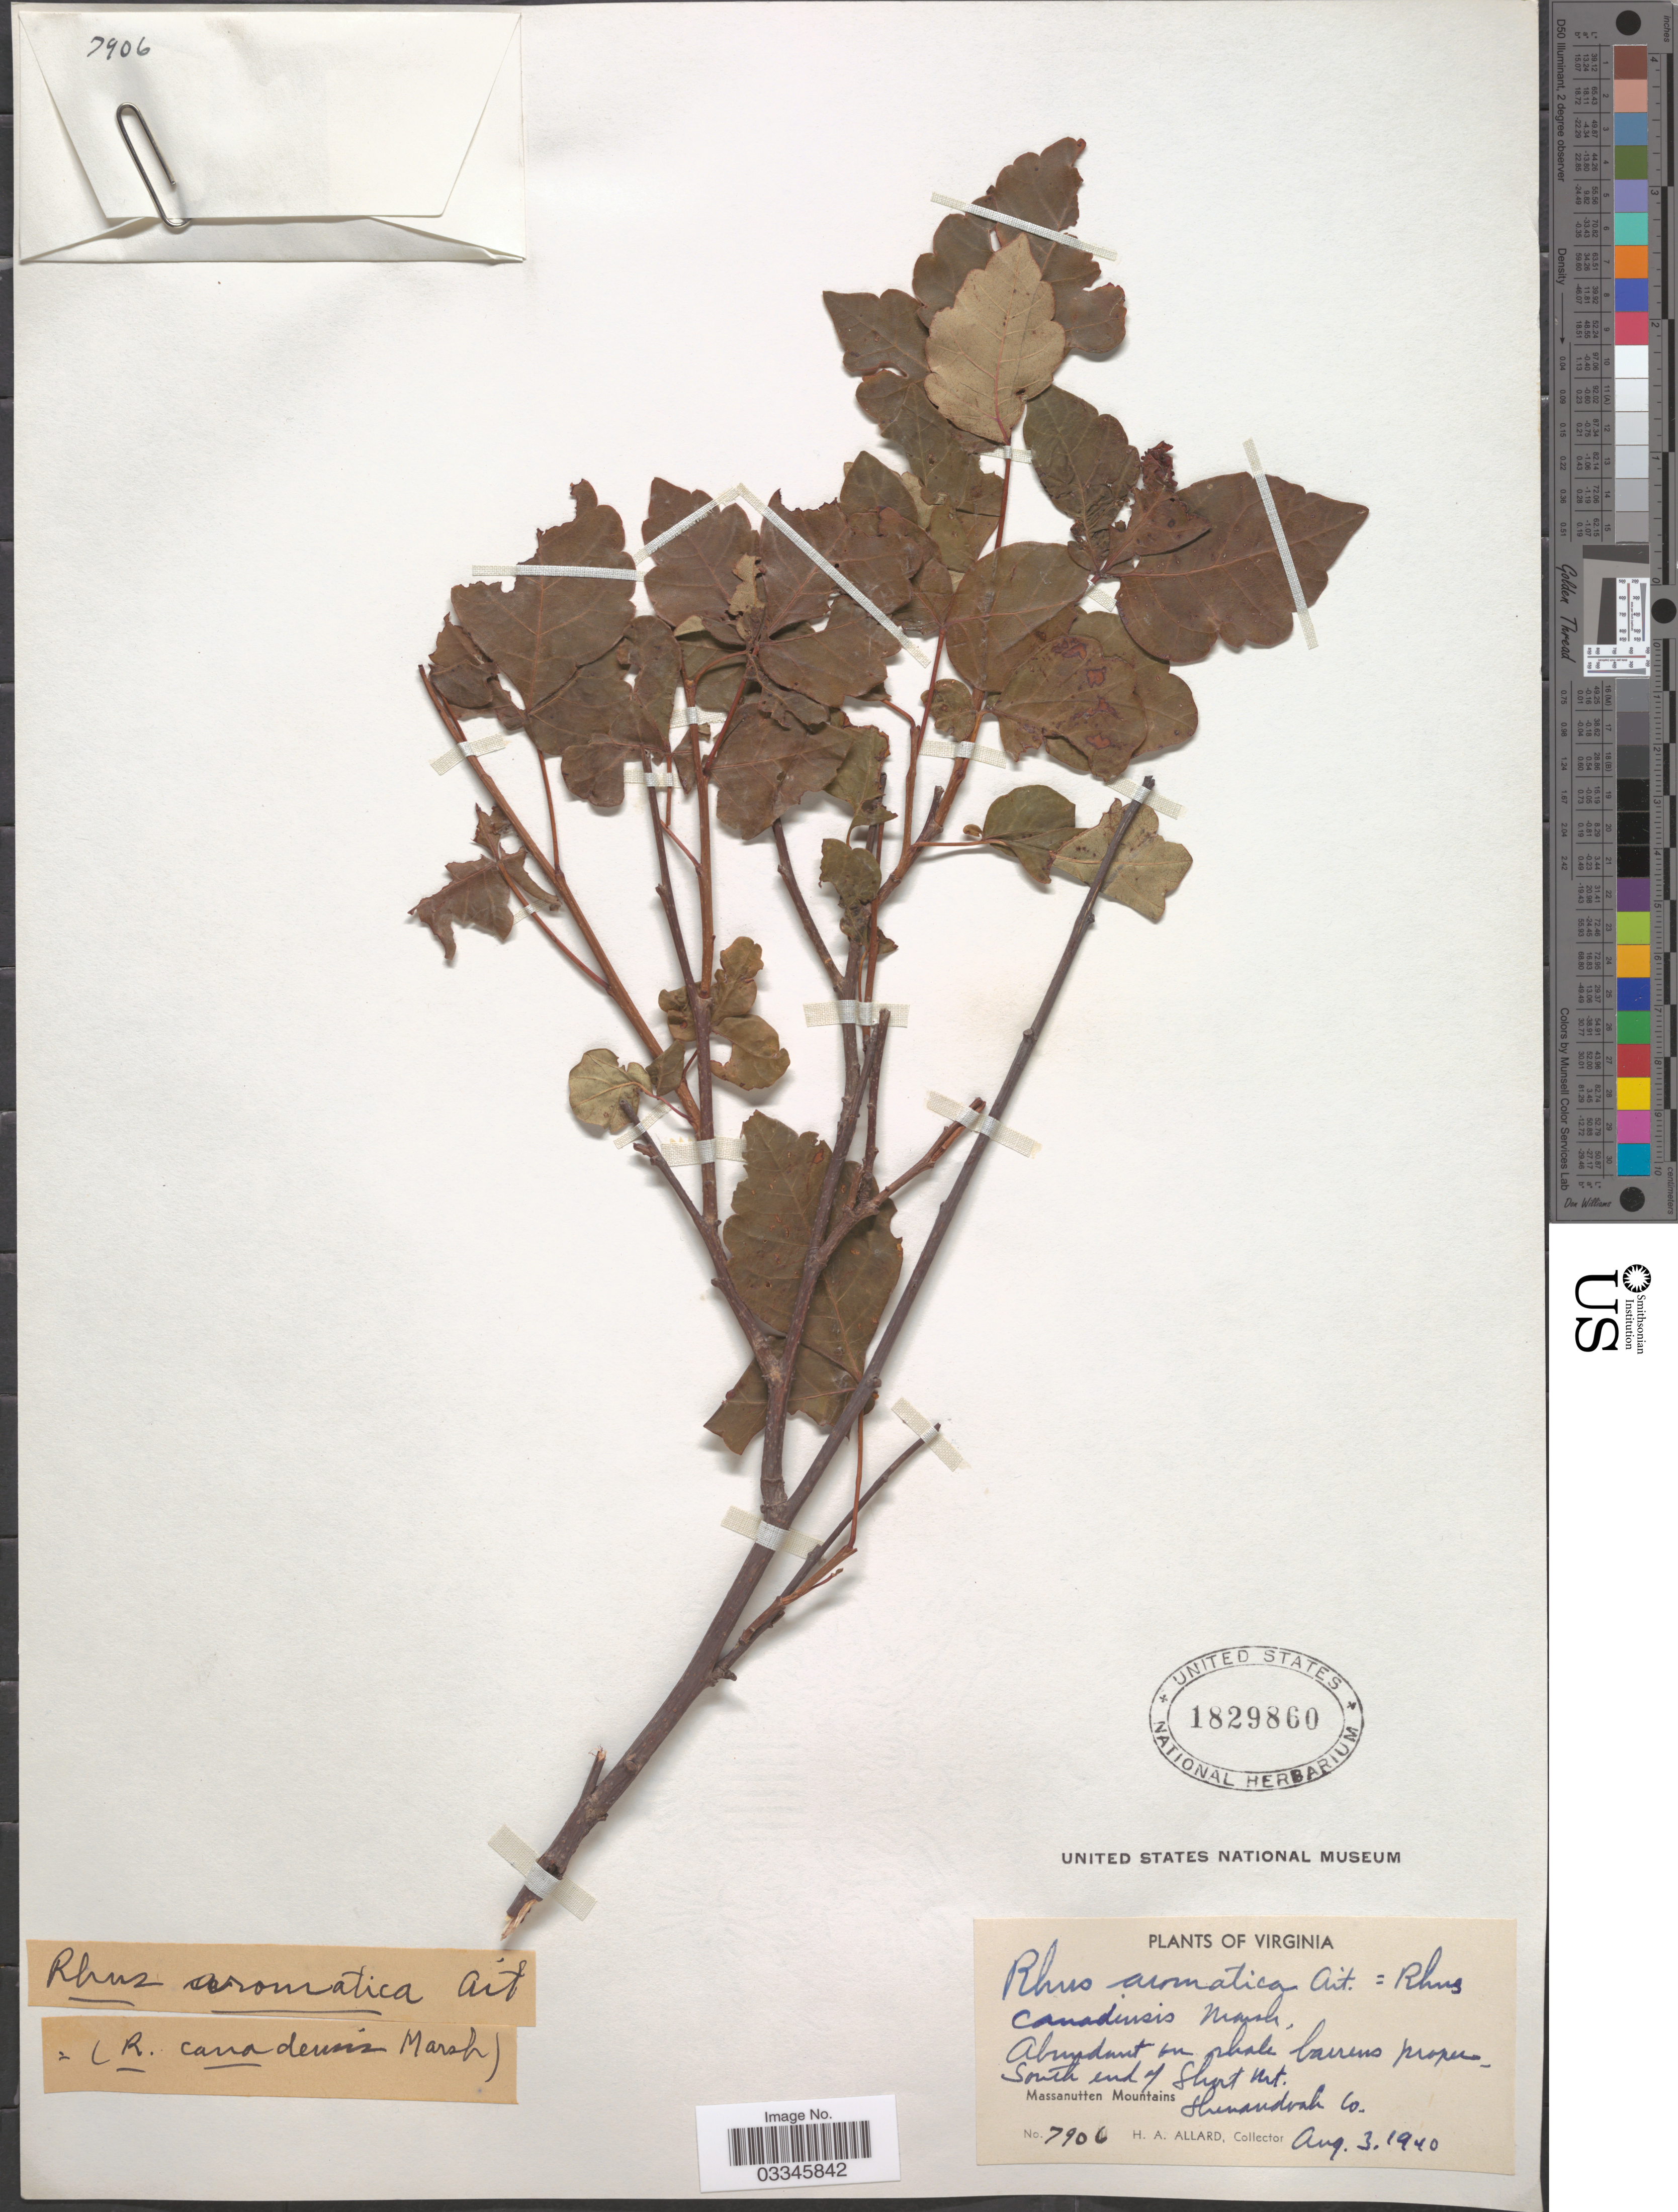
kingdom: Plantae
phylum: Tracheophyta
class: Magnoliopsida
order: Sapindales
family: Anacardiaceae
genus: Rhus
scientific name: Rhus crenata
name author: Thunb.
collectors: H. A. Allard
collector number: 7906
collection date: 1940-08-03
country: United States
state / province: Virginia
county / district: Shenandoah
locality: South end of Short Mt. Massanutten Mountains. Shenandoah Co.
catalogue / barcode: US 1829860